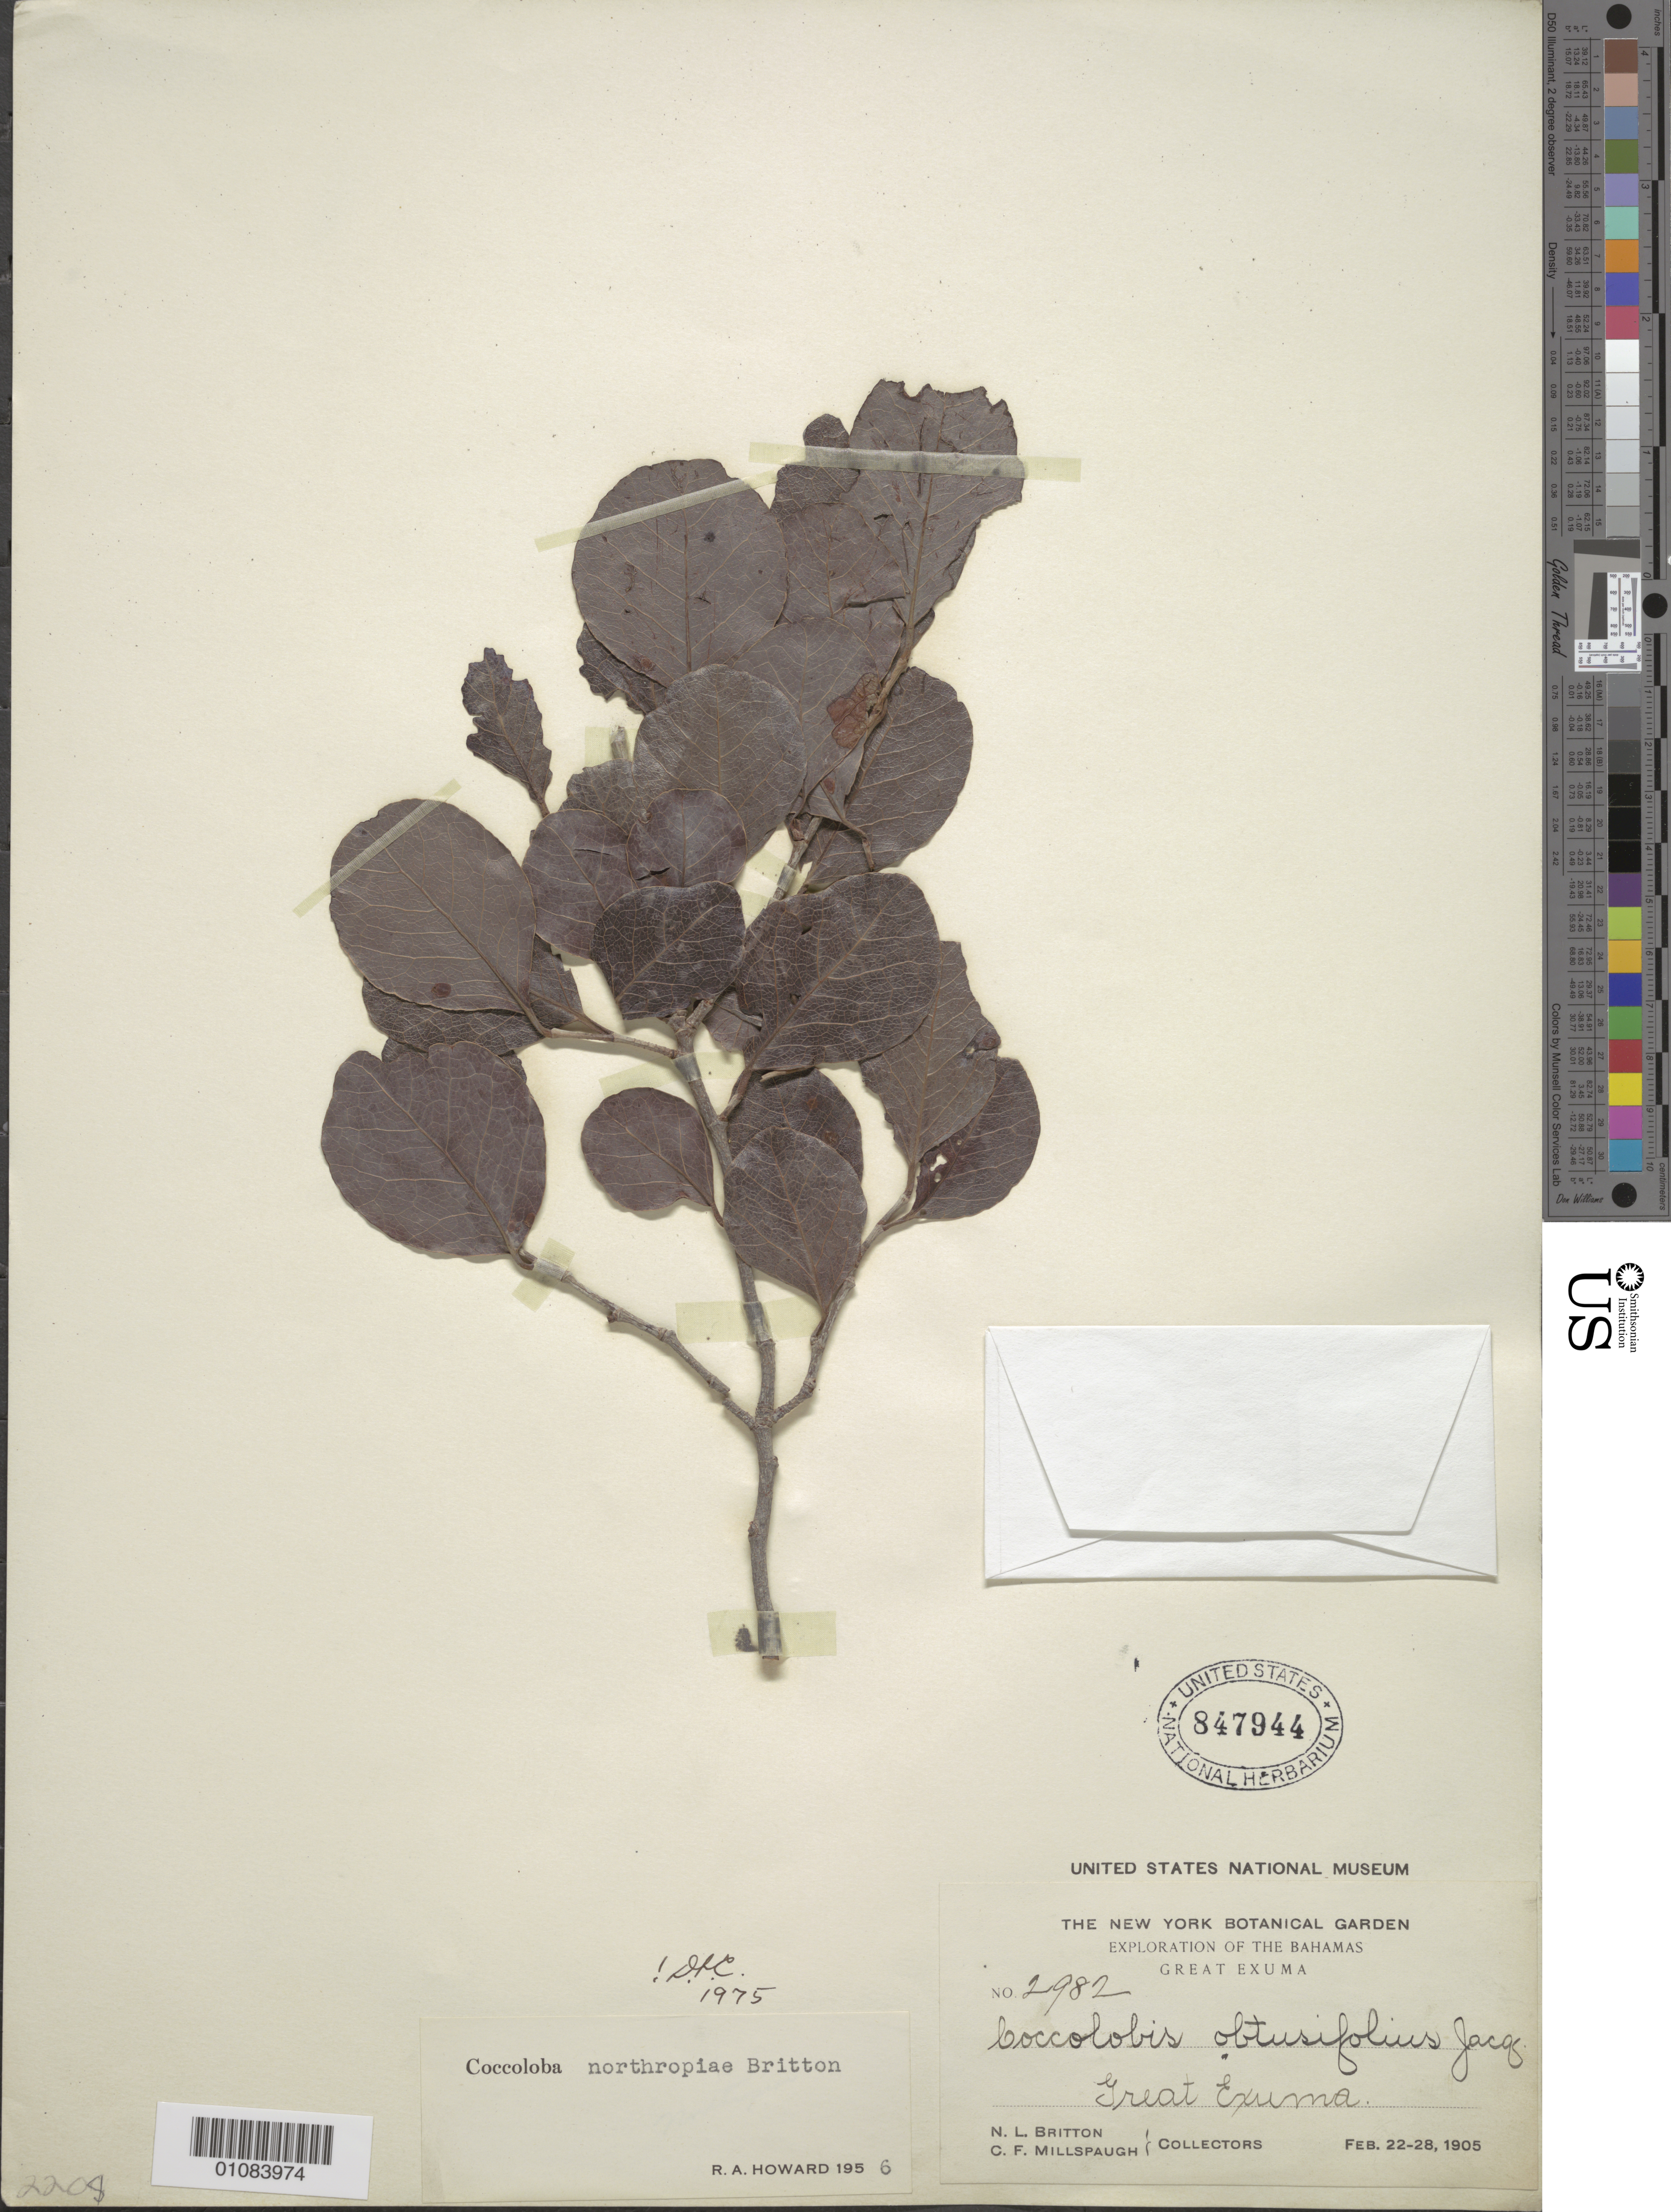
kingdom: Plantae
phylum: Tracheophyta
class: Magnoliopsida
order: Caryophyllales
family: Polygonaceae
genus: Coccoloba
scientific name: Coccoloba northropiae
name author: Britton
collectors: N. Britton & C. F. Millspaugh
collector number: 2982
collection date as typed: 22 Feb 1905 to 28 Feb 1905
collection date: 1905-02-22/1905-02-28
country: Bahamas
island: Great Exuma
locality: Great Exuma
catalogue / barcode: US 847944